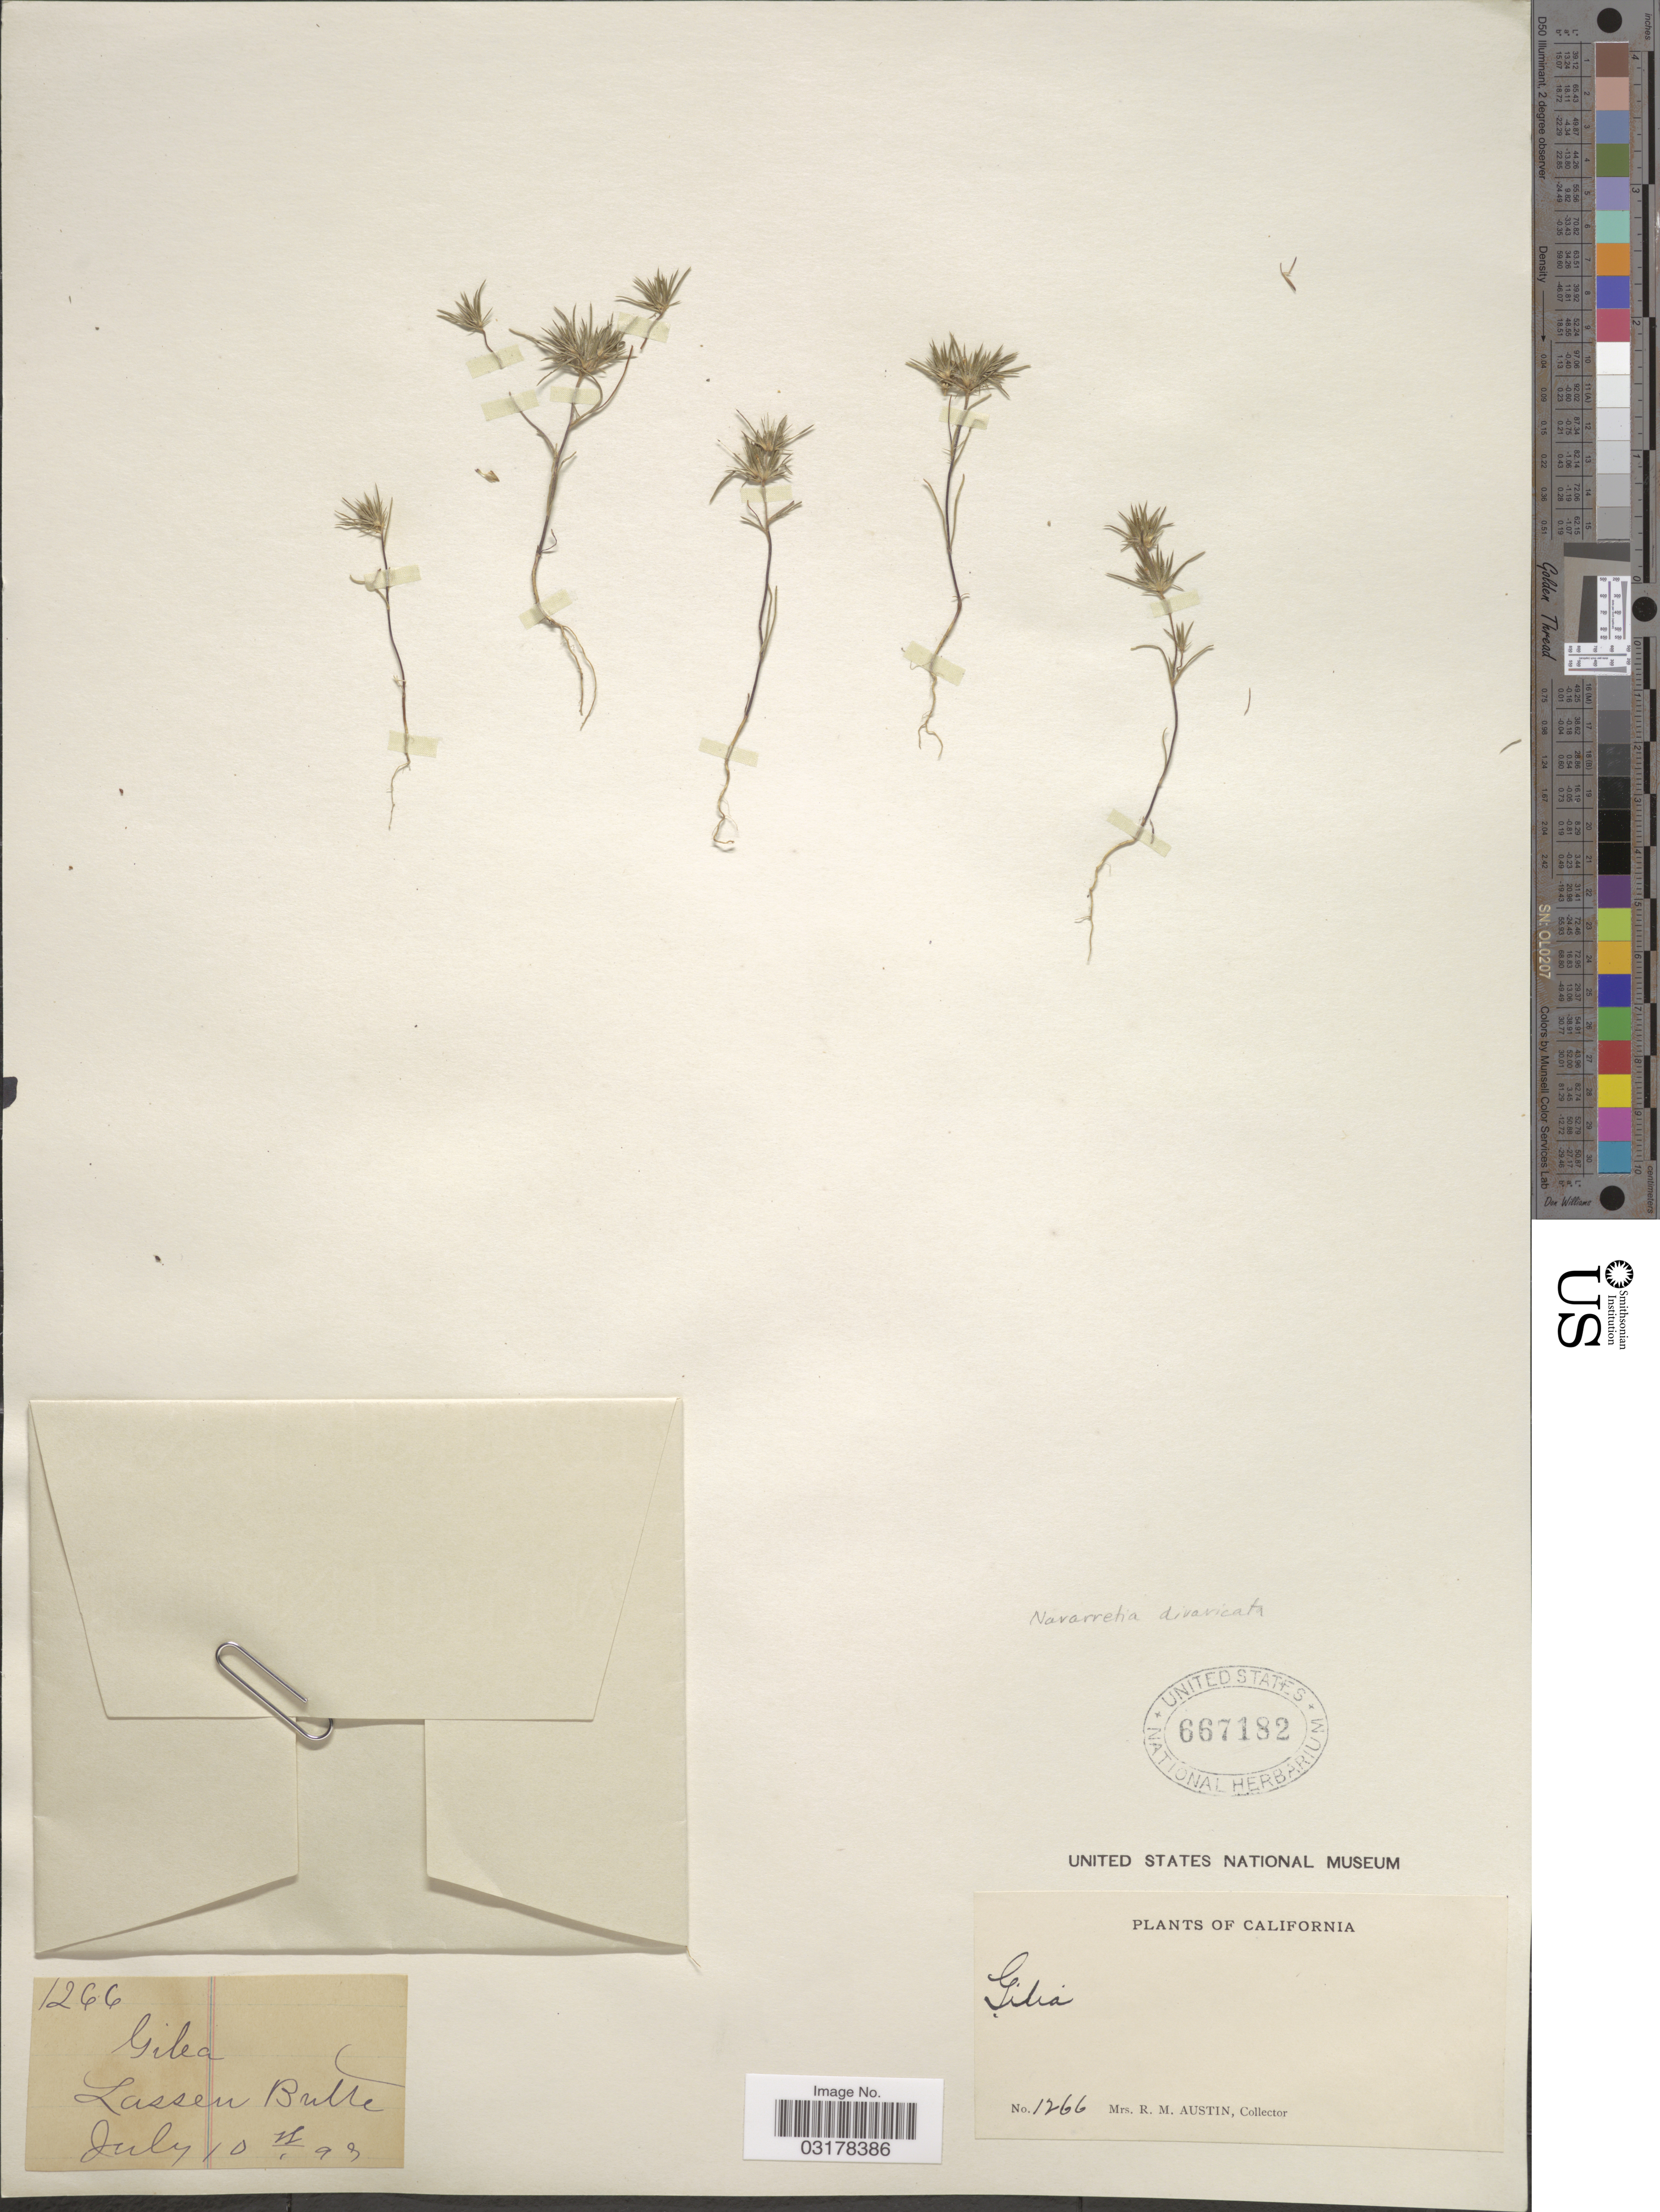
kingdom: Plantae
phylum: Tracheophyta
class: Magnoliopsida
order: Ericales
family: Polemoniaceae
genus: Navarretia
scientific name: Navarretia divaricata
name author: S.W. Greene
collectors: R. Austin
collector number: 1266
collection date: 1899-07-10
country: United States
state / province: California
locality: Lassen Butte.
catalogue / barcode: US 667182